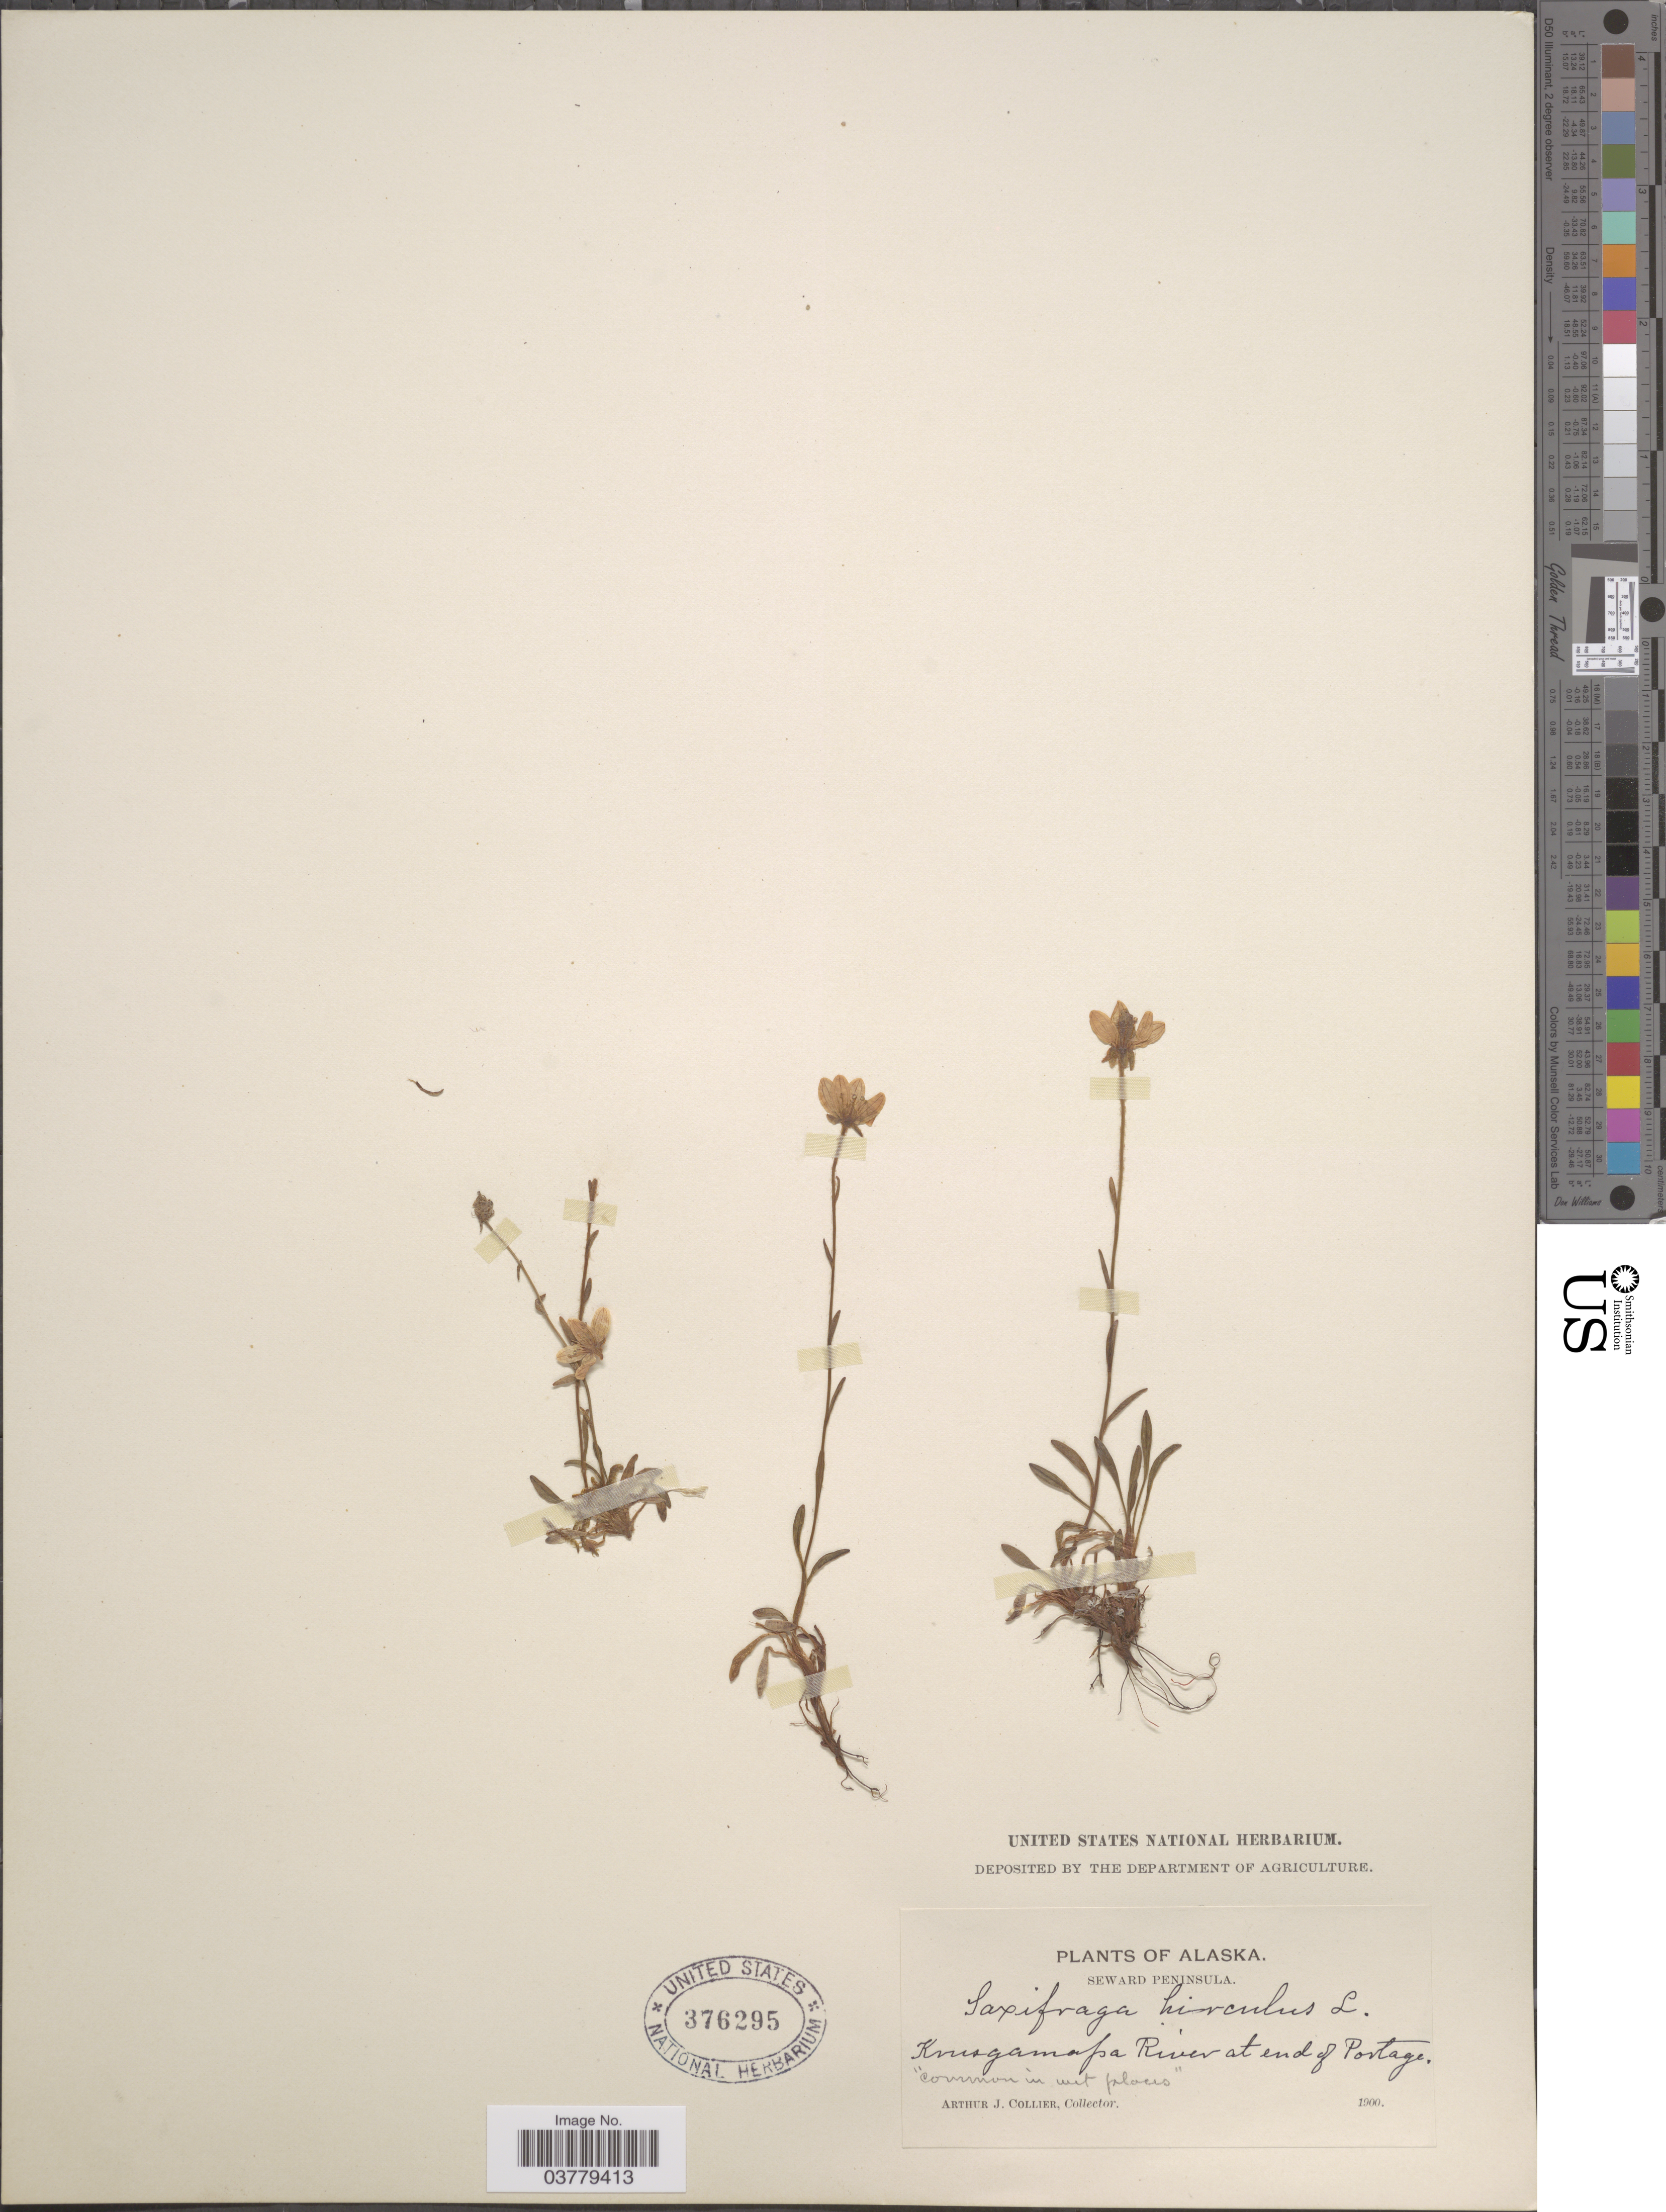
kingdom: Plantae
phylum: Tracheophyta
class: Magnoliopsida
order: Saxifragales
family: Saxifragaceae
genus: Saxifraga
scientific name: Saxifraga hirculus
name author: L.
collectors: A. Collier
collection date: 1900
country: United States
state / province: Alaska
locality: Seward Peninsula. Krusgamapa River at end of Portage.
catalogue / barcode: US 376295